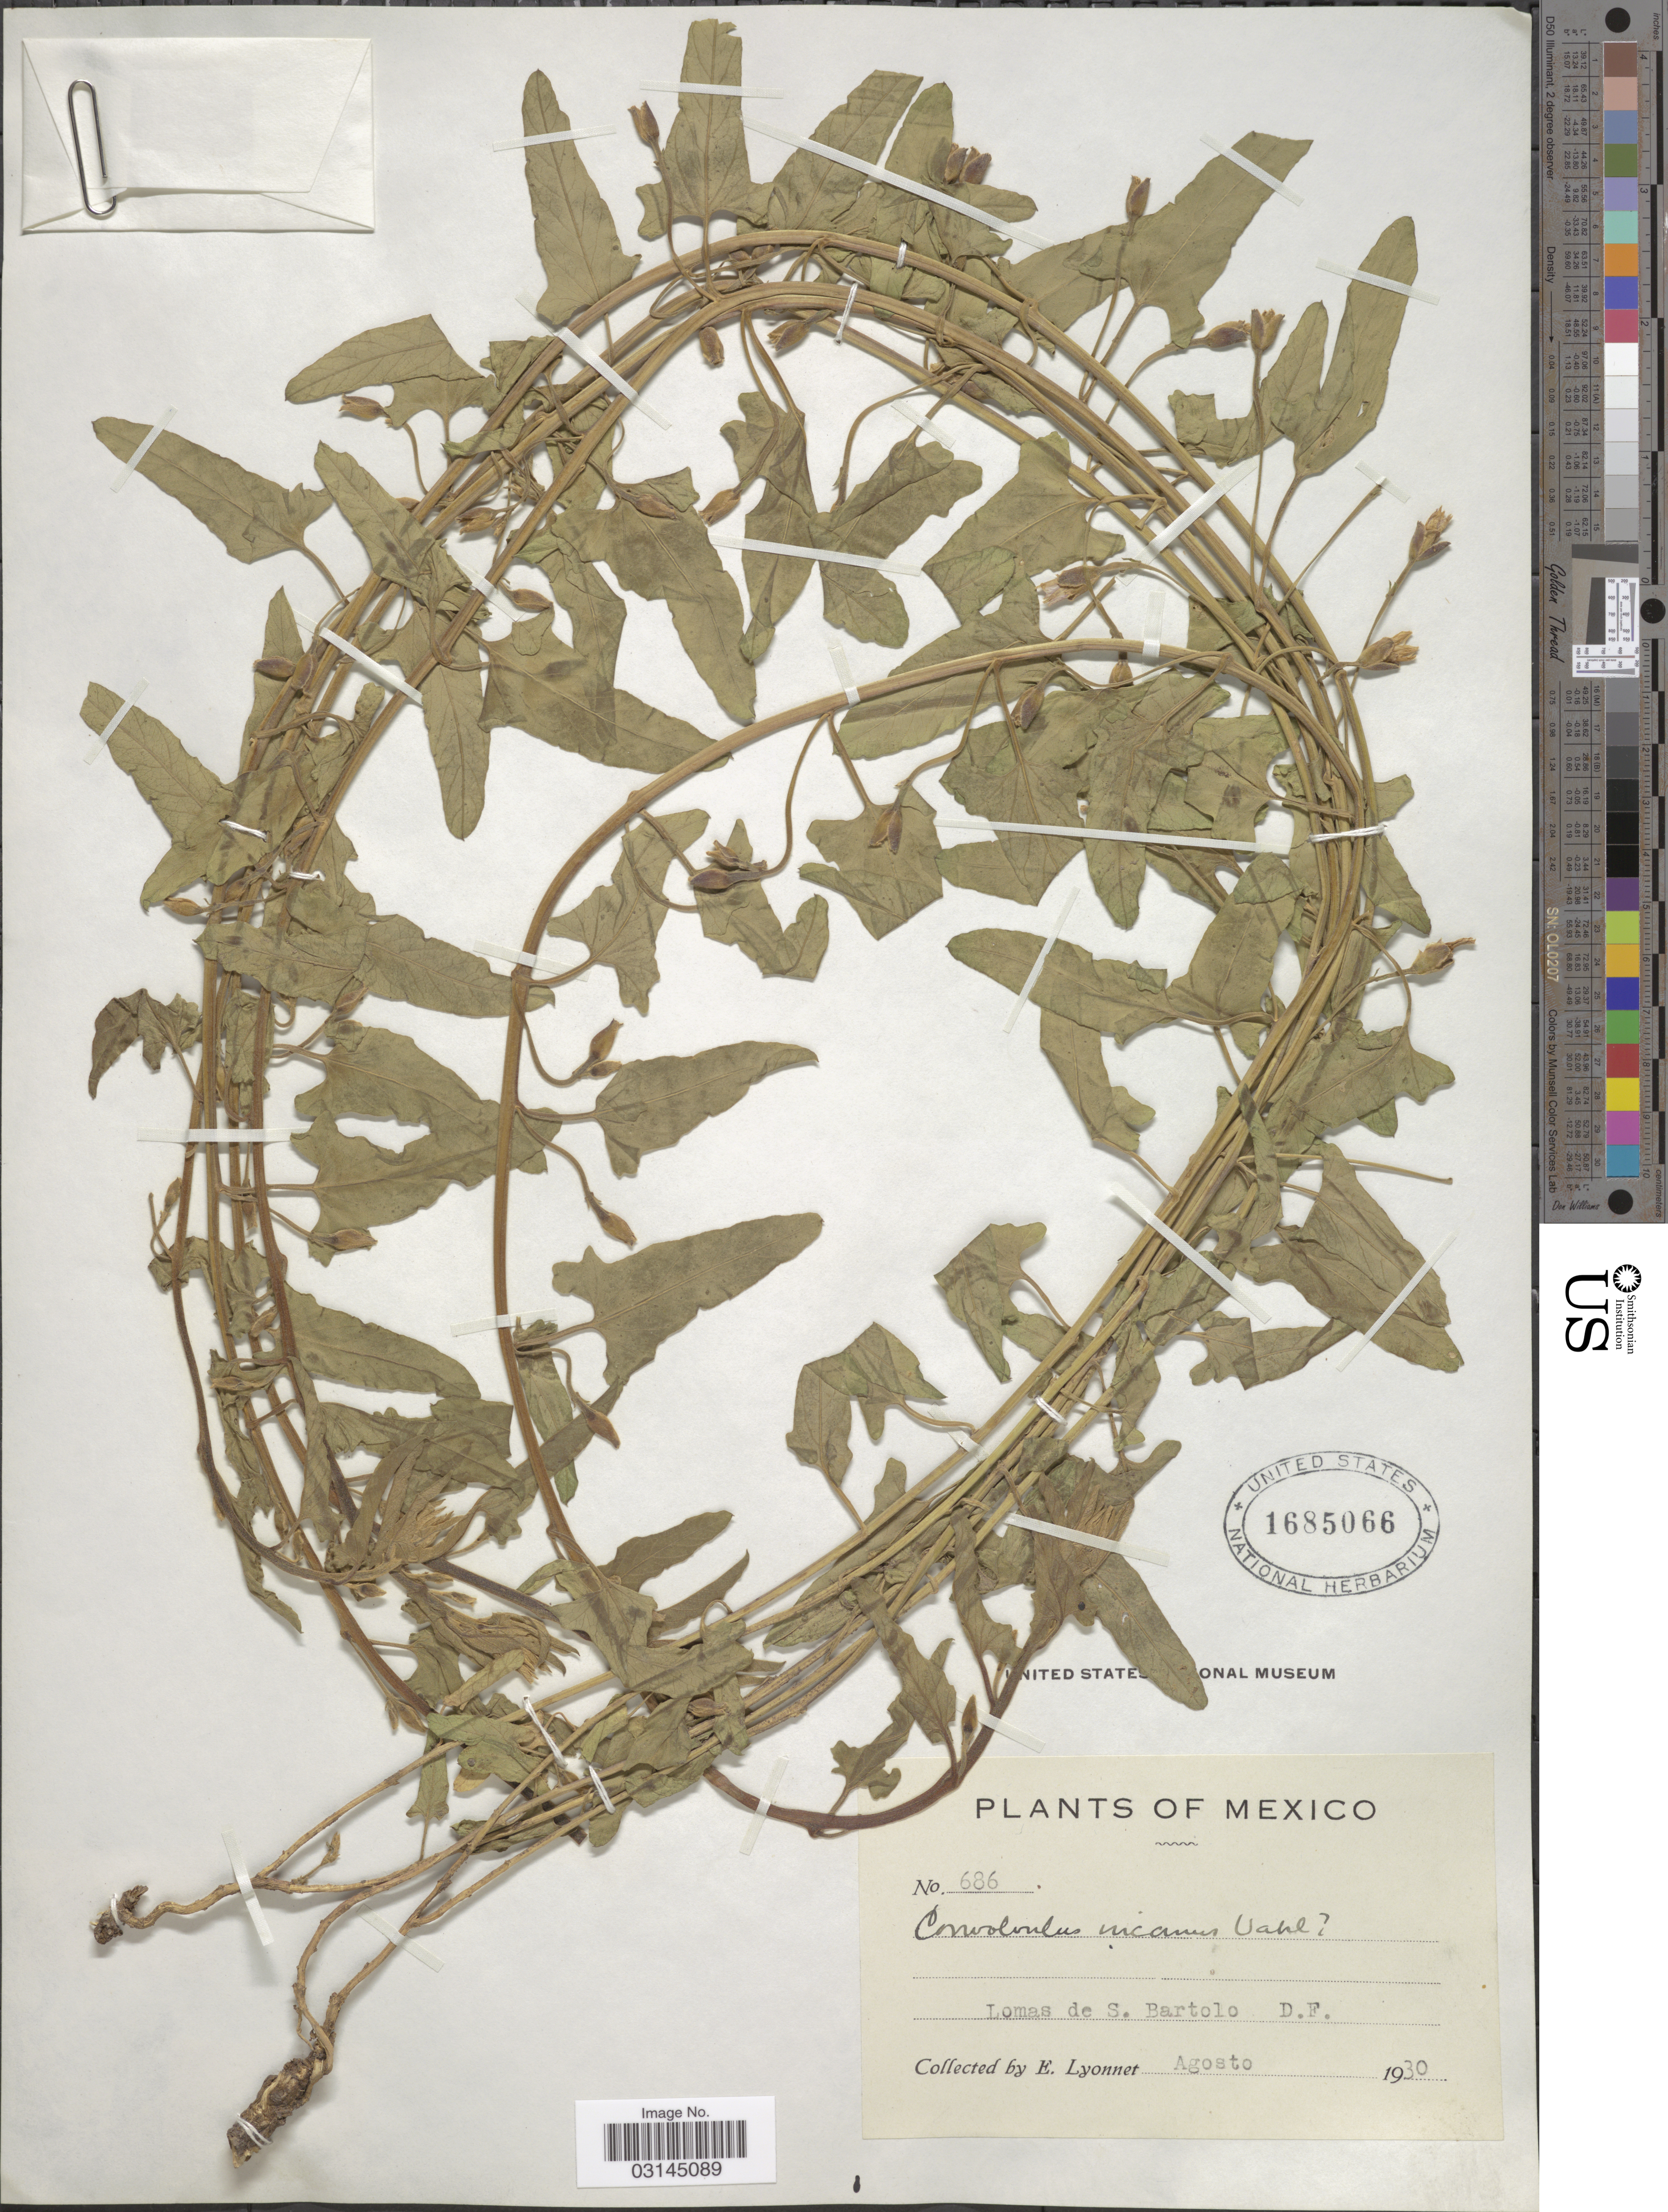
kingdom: Plantae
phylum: Tracheophyta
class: Magnoliopsida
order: Solanales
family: Convolvulaceae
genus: Convolvulus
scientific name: Convolvulus incanus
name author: Vahl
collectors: E. Lyonnet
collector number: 686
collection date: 1930-08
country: Mexico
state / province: Distrito Federal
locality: Lomas de S. Bartolo D. F.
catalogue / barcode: US 1685066